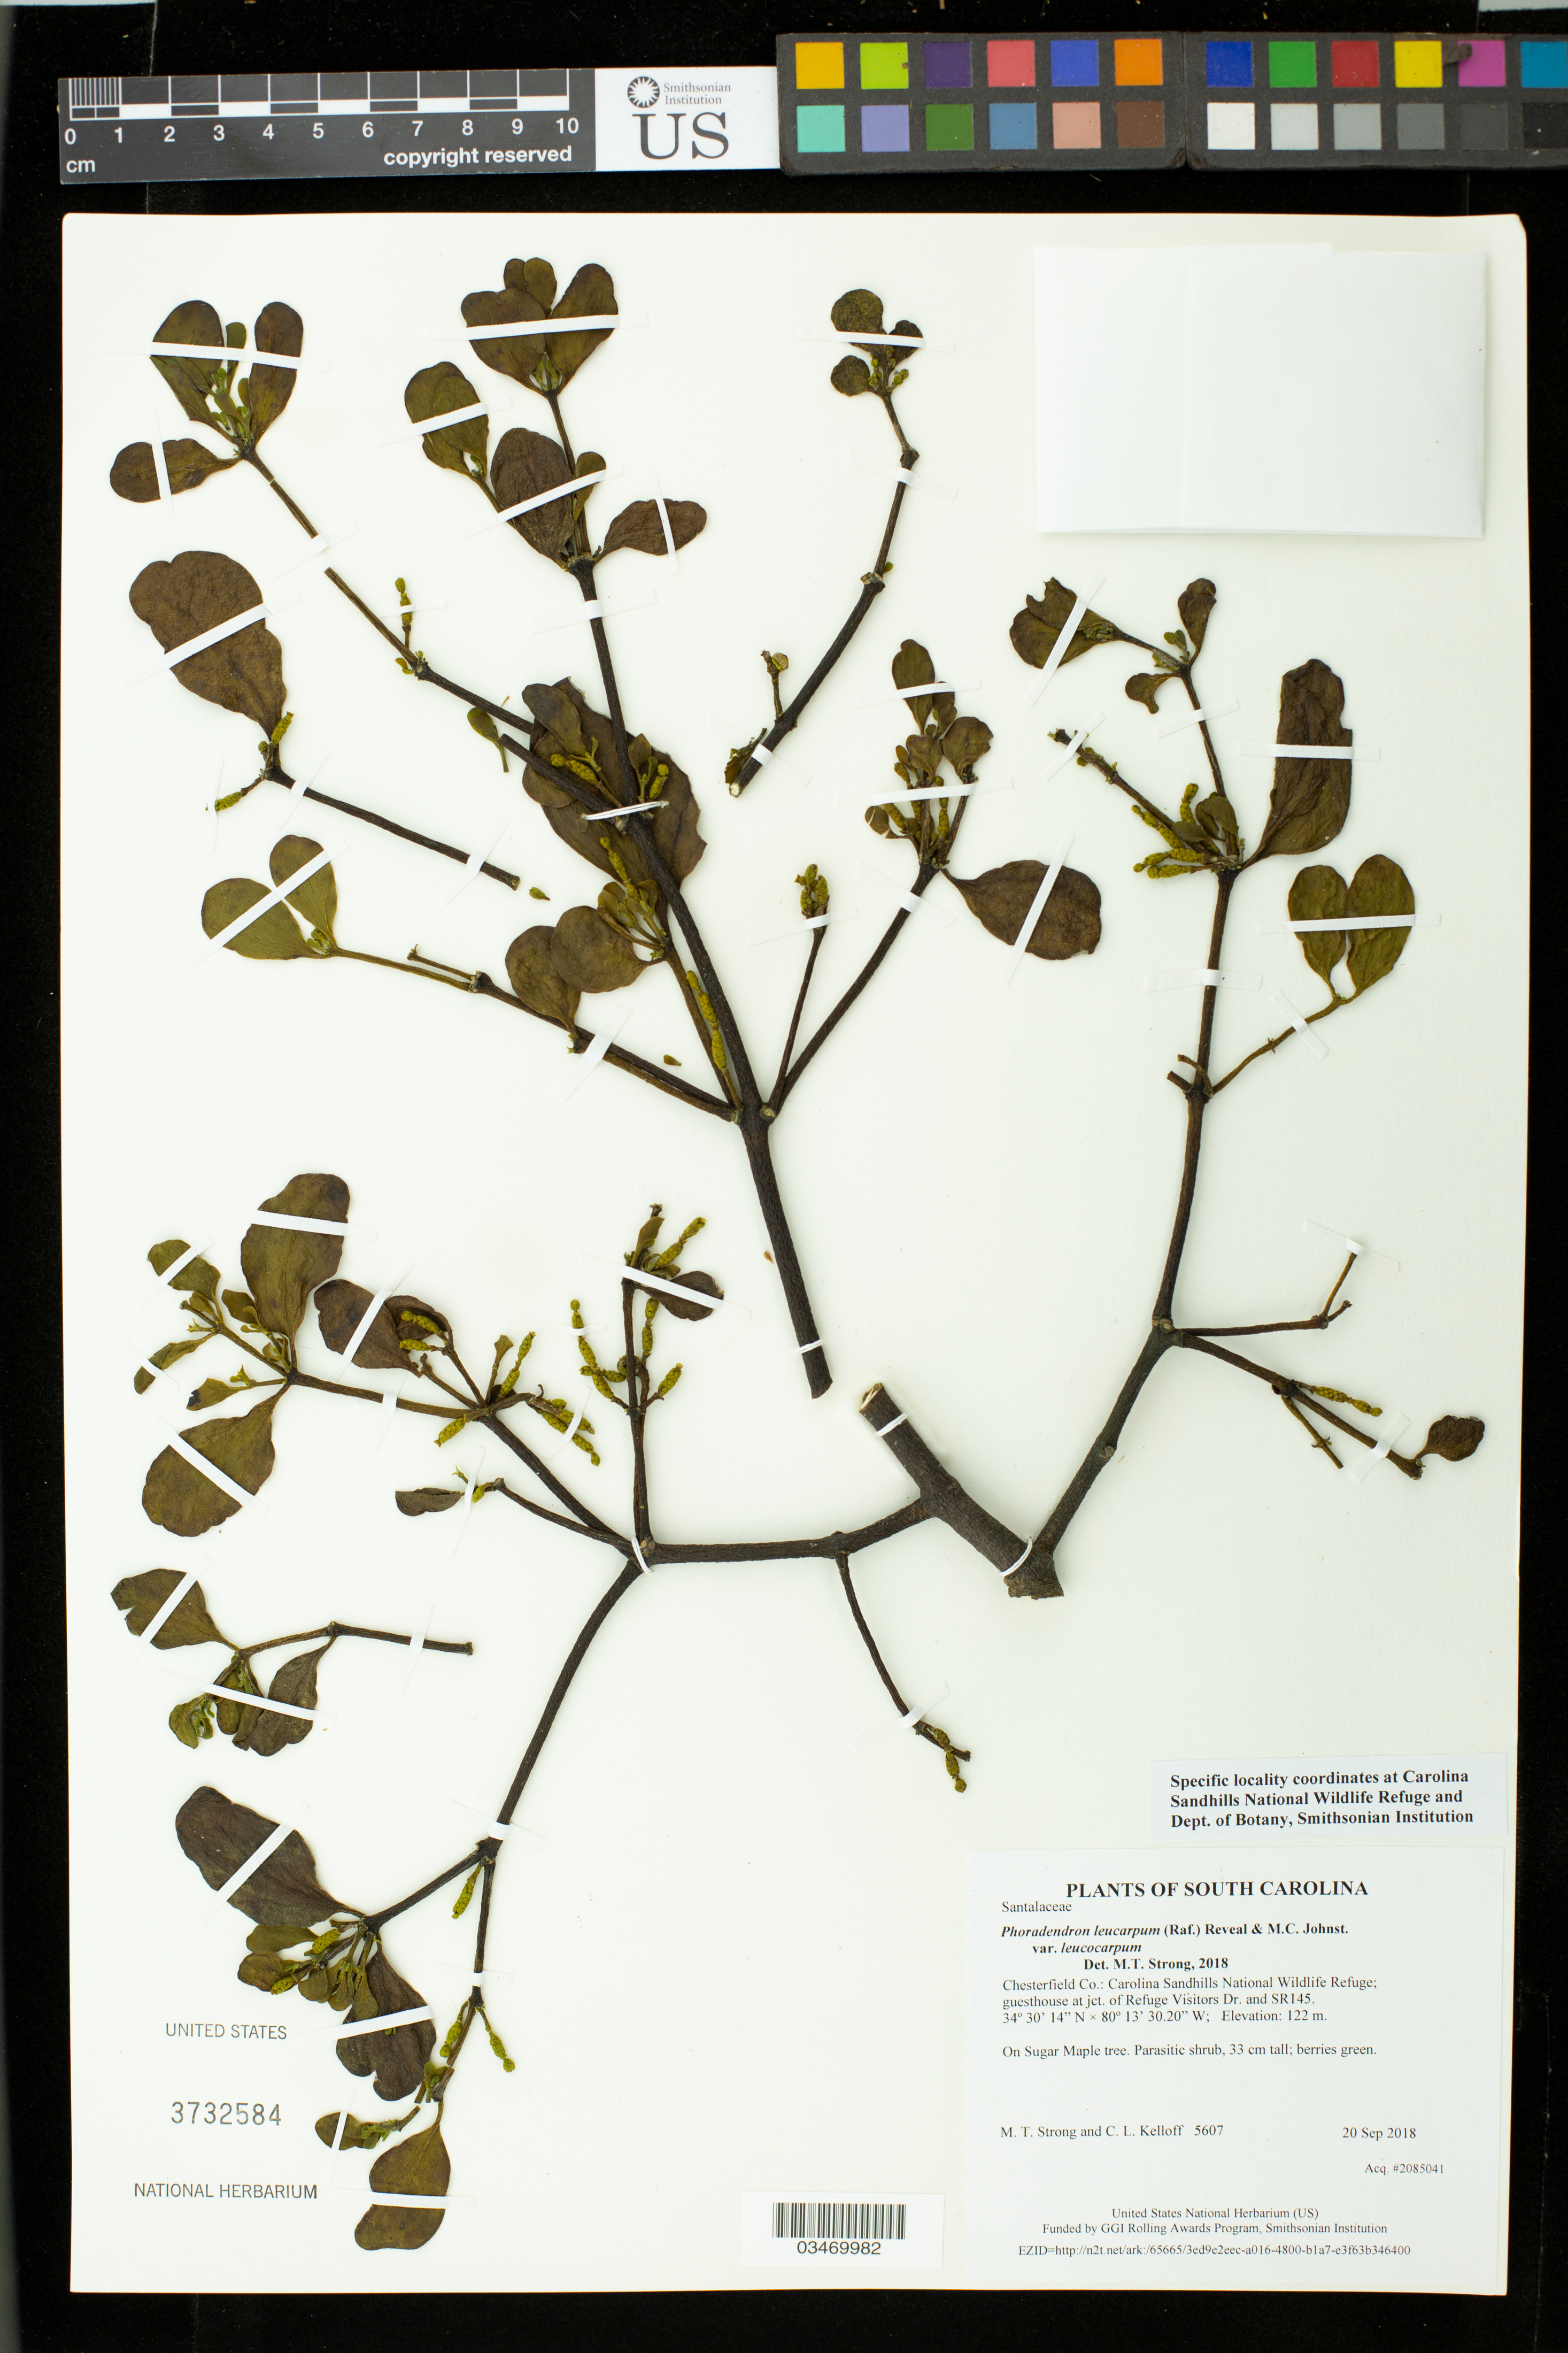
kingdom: Plantae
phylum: Tracheophyta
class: Magnoliopsida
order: Santalales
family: Viscaceae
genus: Phoradendron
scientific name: Phoradendron leucarpum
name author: (Raf.) Reveal & M.C. Johnst.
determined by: Strong, M. T., (US), Smithsonian Institution - National Museum of Natural History (UNITED STATES)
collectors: M. T. Strong & C. L. Kelloff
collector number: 5607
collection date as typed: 20 Sep 2018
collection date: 2018-09-20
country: United States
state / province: South Carolina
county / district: Chesterfield Co.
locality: Carolina Sandhills National Wildlife Refuge; along Refuge Visitors Dr. near jct of SR145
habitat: On Sugar Maple tree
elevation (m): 122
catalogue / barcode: US 3732584